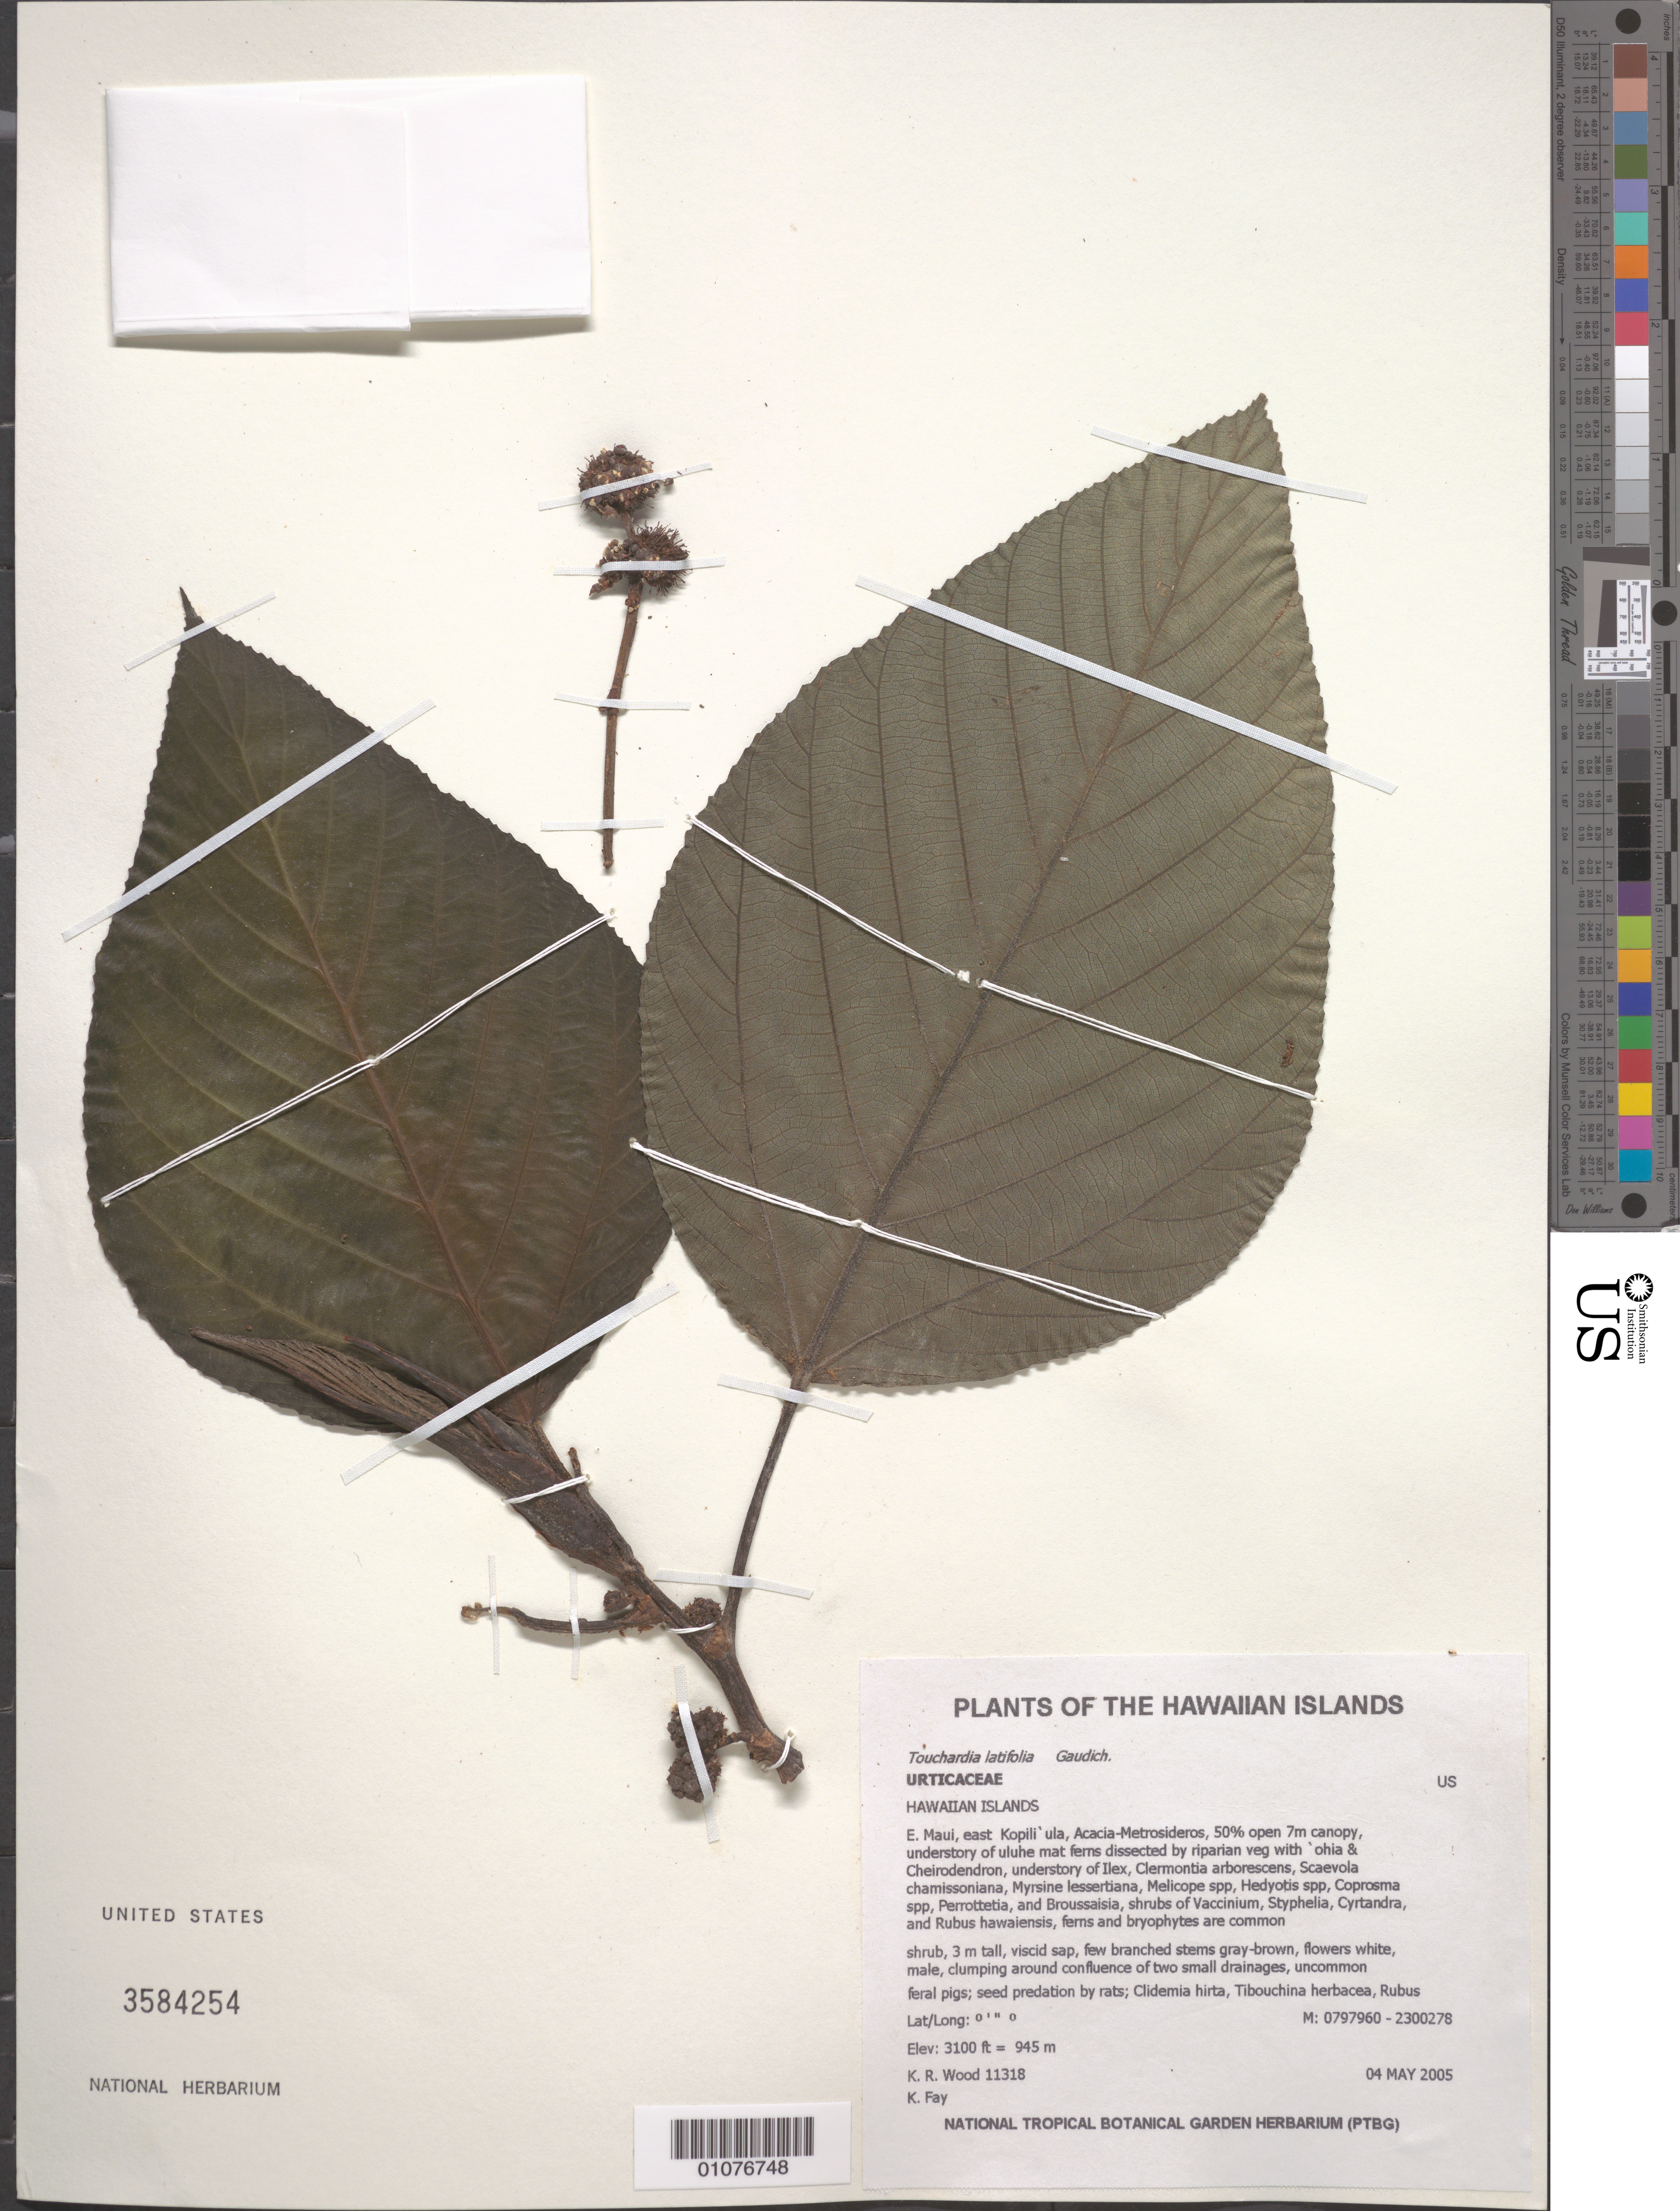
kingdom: Plantae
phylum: Tracheophyta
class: Magnoliopsida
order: Rosales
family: Urticaceae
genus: Touchardia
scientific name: Touchardia latifolia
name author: Gaudich.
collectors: K. R. Wood & K. Fay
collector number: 11318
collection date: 2005-05-04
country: United States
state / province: Hawaii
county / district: Maui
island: Maui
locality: East Maui, east Kopili'ula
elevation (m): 945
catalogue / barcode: US 3584254